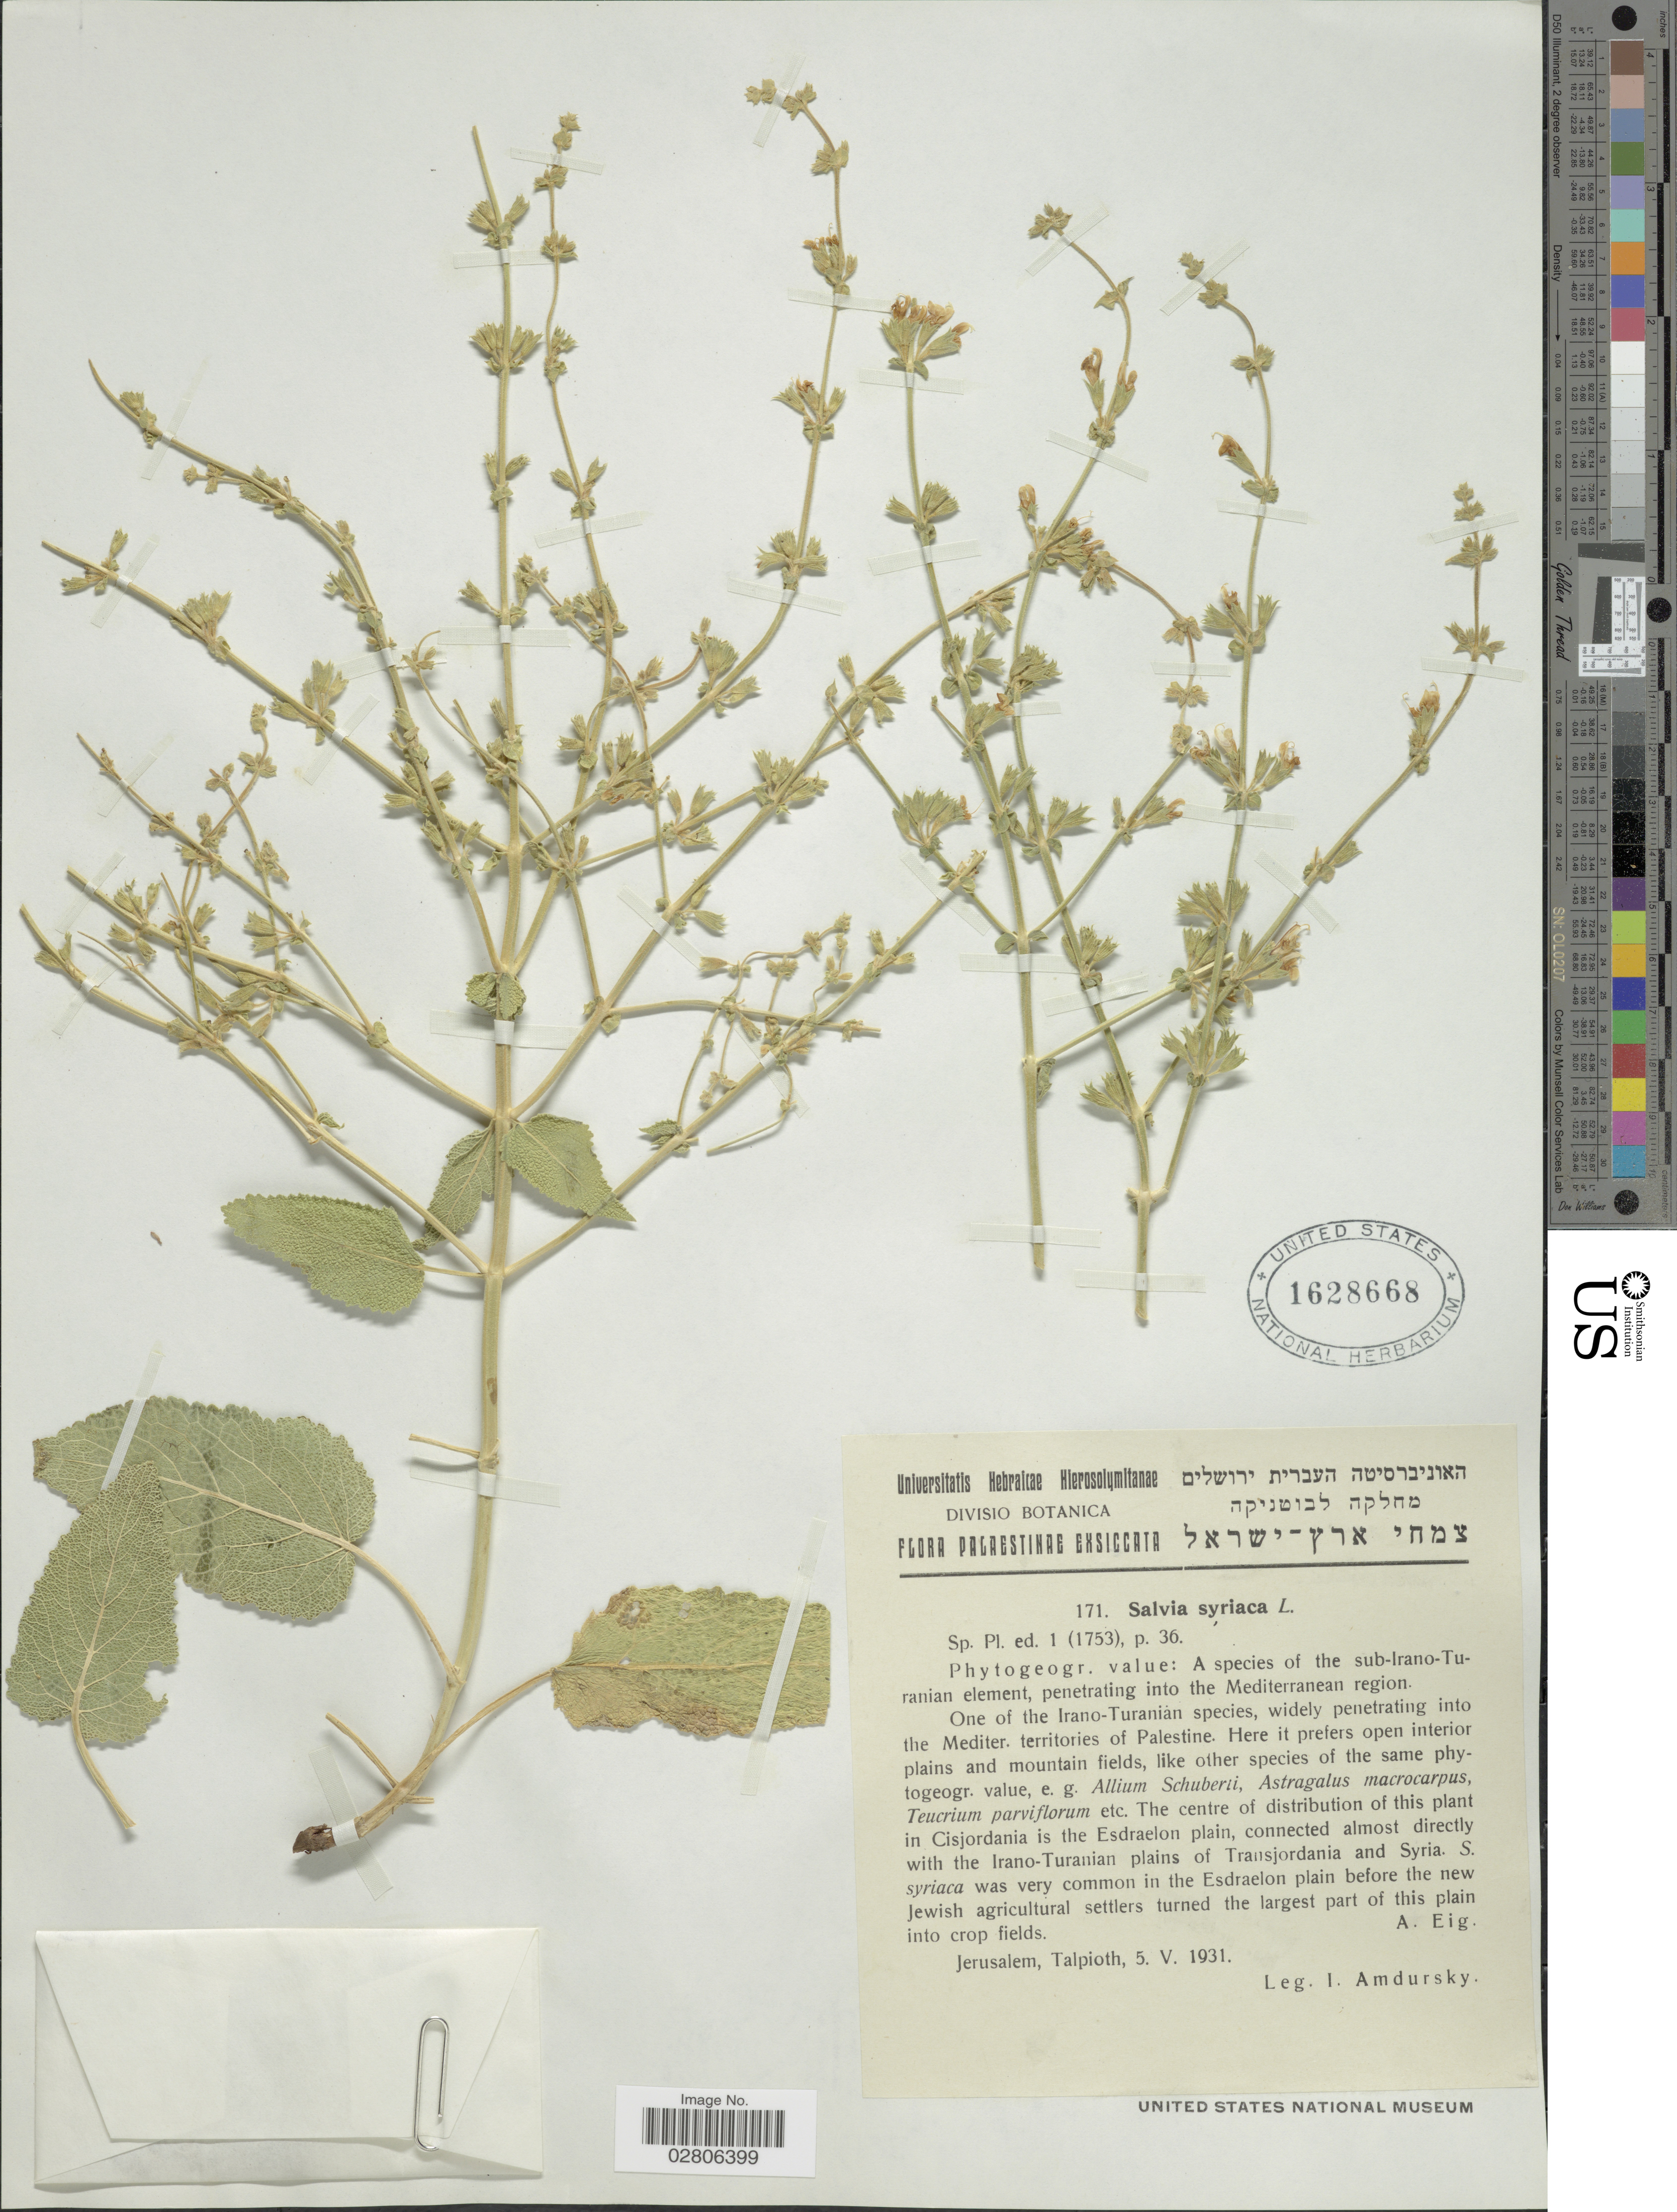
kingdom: Plantae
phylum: Tracheophyta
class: Magnoliopsida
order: Lamiales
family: Lamiaceae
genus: Salvia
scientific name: Salvia syriaca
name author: L.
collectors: I. Amdursky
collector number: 171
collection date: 1931-05-05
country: Israel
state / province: Jerusalem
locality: Talpioth. Palaestinae.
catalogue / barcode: US 1628668